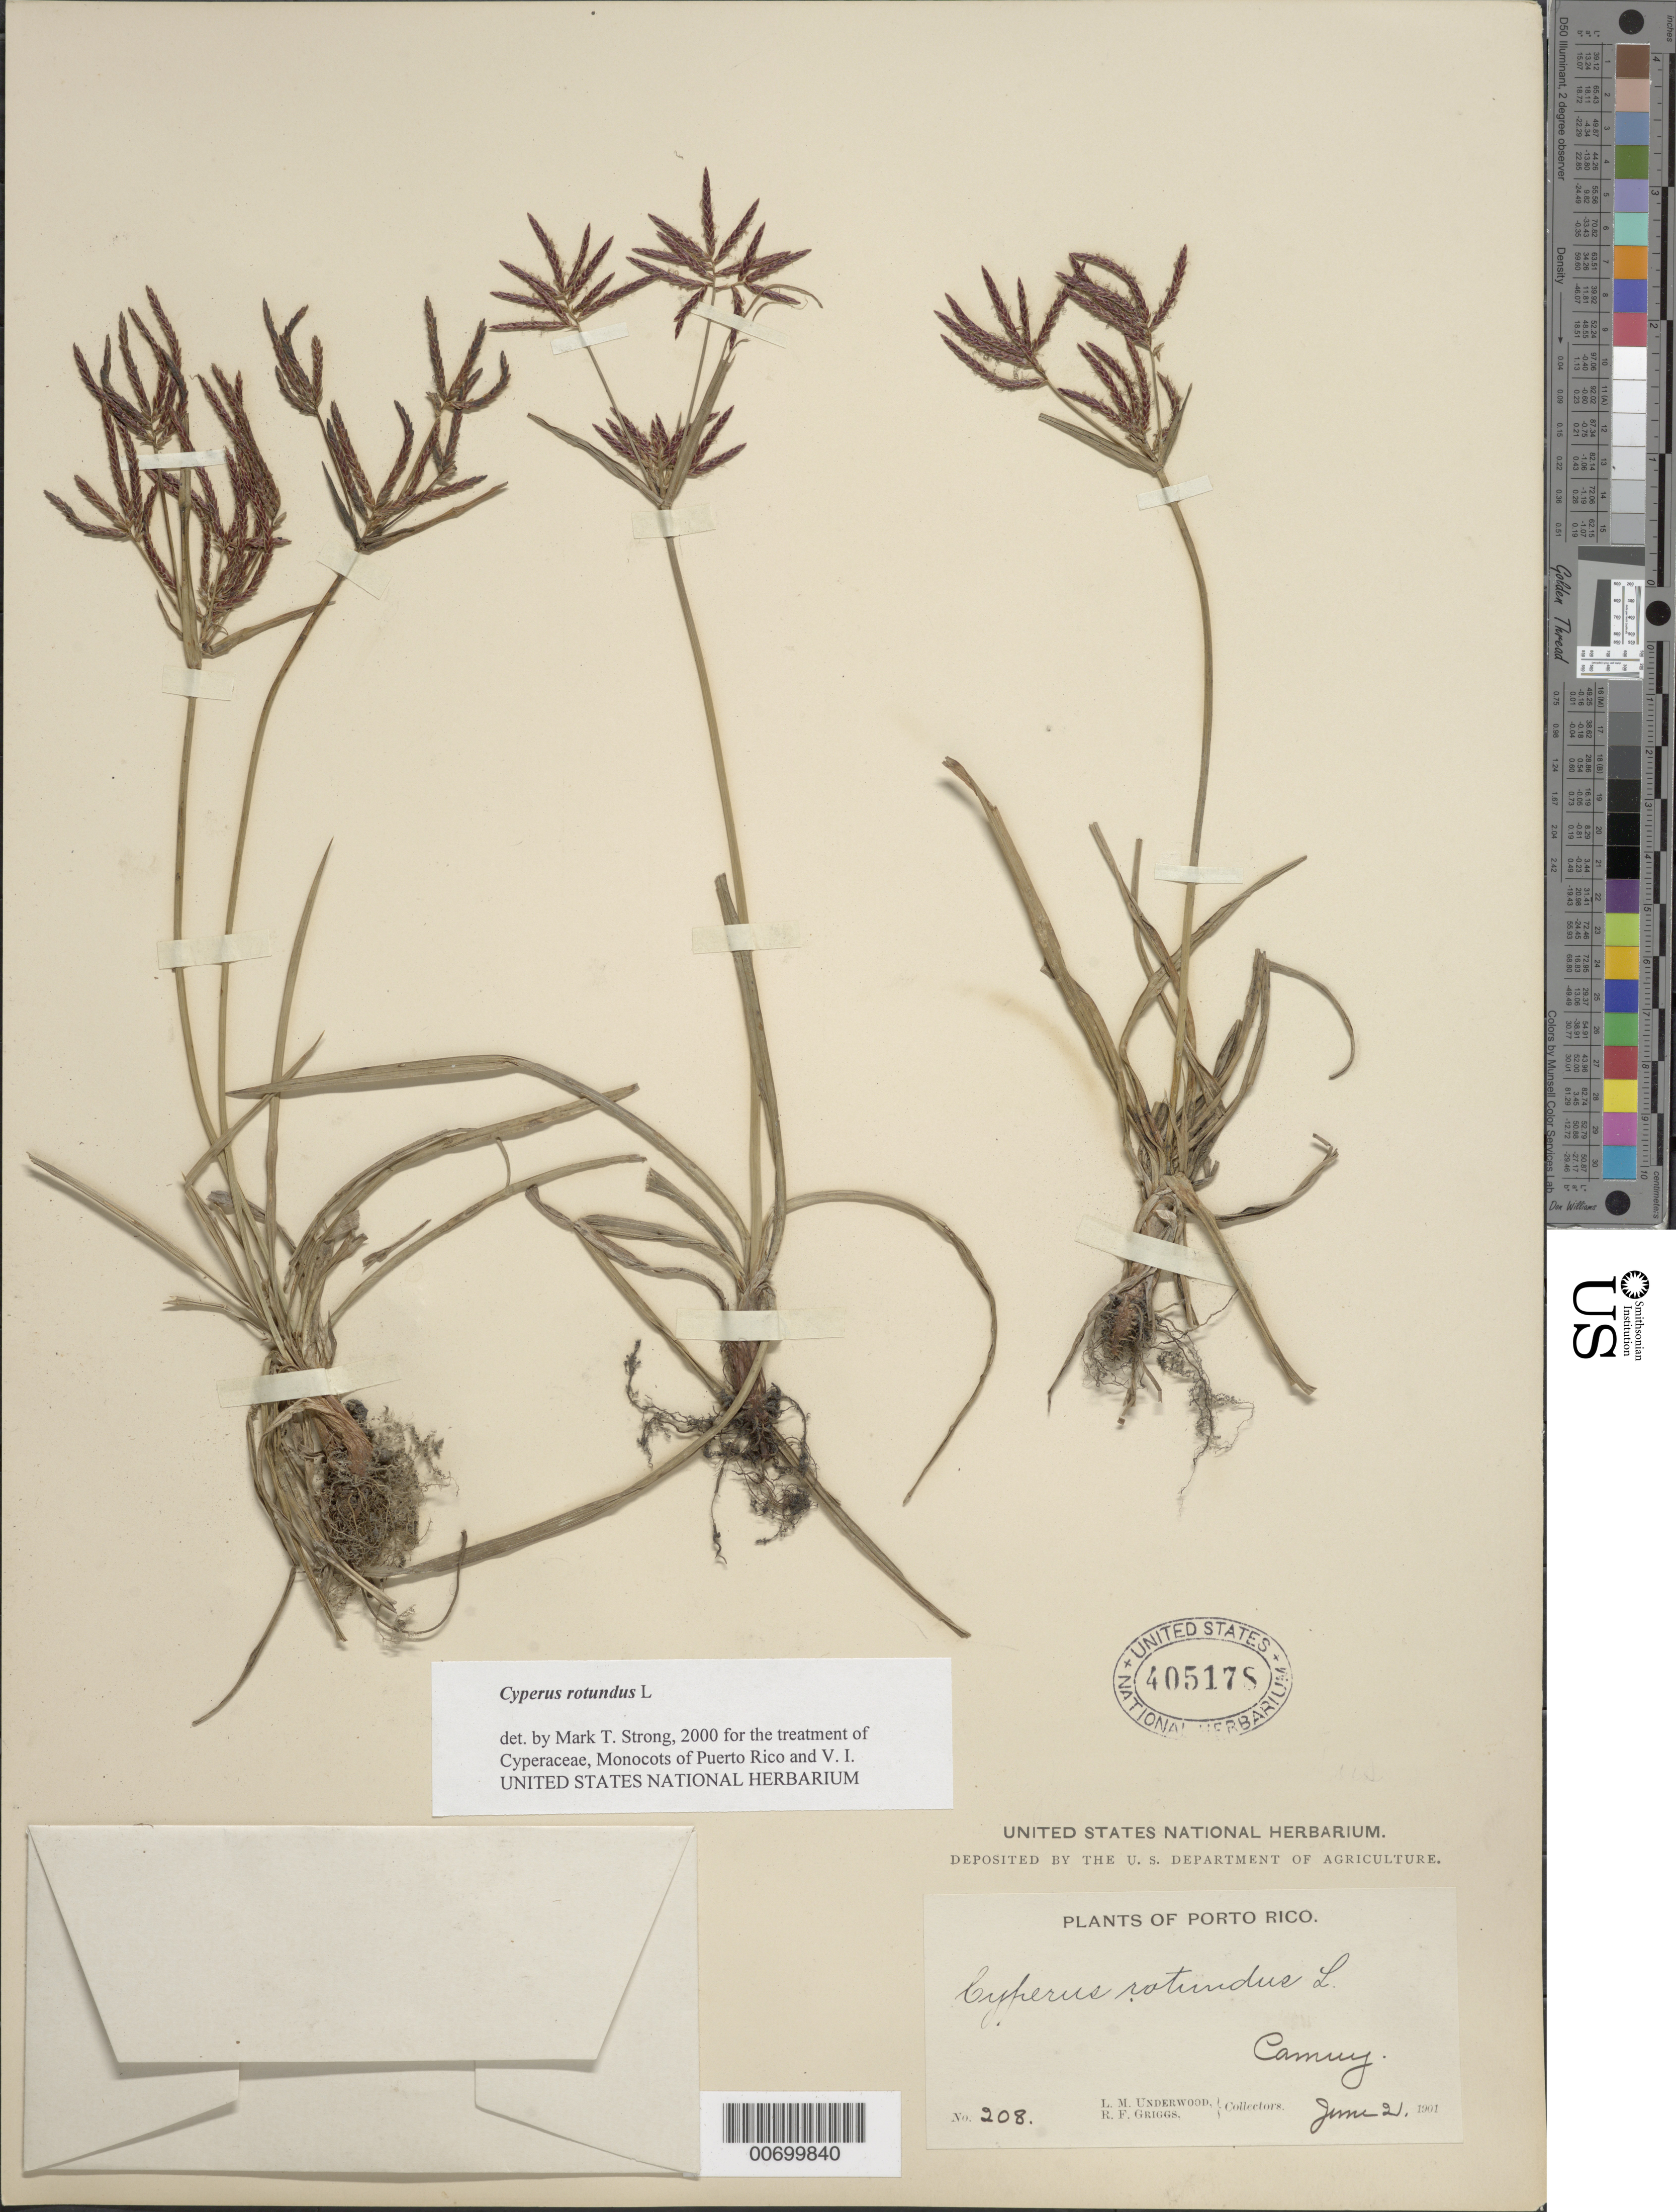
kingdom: Plantae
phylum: Tracheophyta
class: Liliopsida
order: Poales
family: Cyperaceae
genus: Cyperus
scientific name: Cyperus rotundus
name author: L.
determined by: Strong, M. T., (US), Smithsonian Institution - National Museum of Natural History (UNITED STATES)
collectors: L. M. Underwood & R. F. Griggs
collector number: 208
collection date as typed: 21 Jun 1901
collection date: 1901-06-21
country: Puerto Rico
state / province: Camuy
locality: Camuy.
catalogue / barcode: US 405178